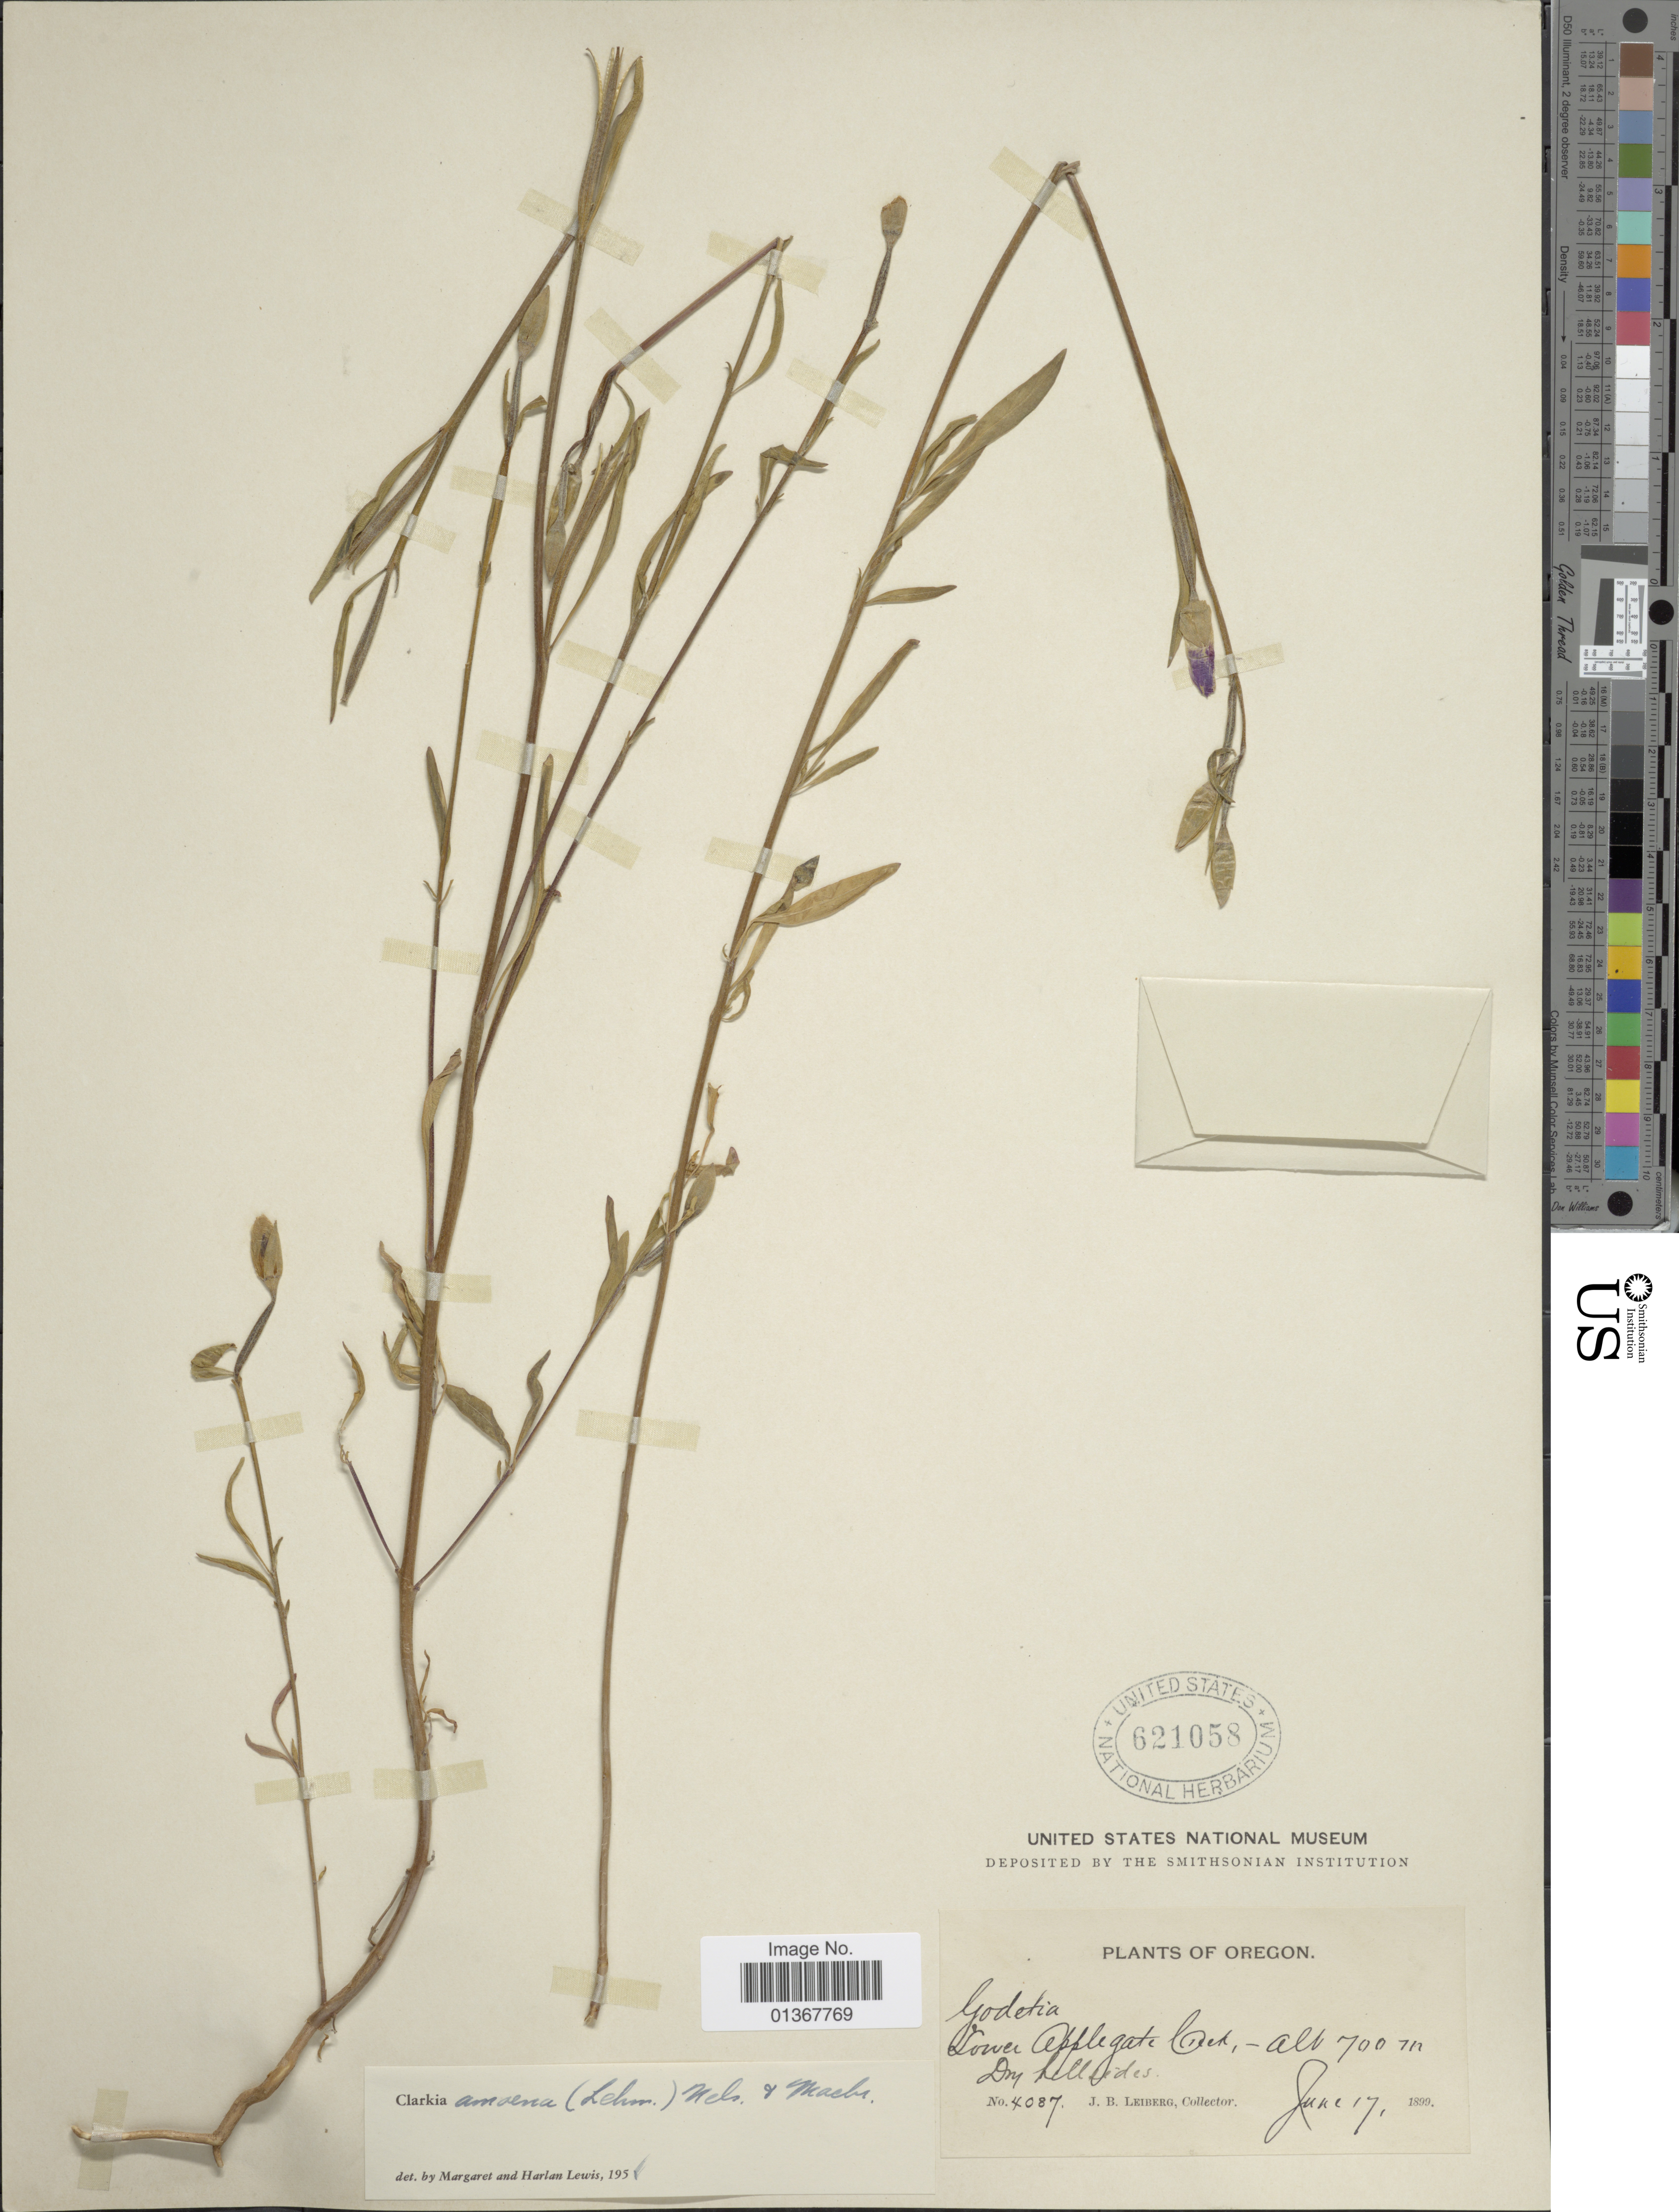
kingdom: Plantae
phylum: Tracheophyta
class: Magnoliopsida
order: Myrtales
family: Onagraceae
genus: Clarkia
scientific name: Clarkia amoena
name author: (Lehm.) A. Nelson & J.F. Macbr.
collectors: J. B. Leiberg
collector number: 4087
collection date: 1899-06-17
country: United States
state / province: Oregon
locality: Lower Applegate Creek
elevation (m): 700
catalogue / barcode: US 621058